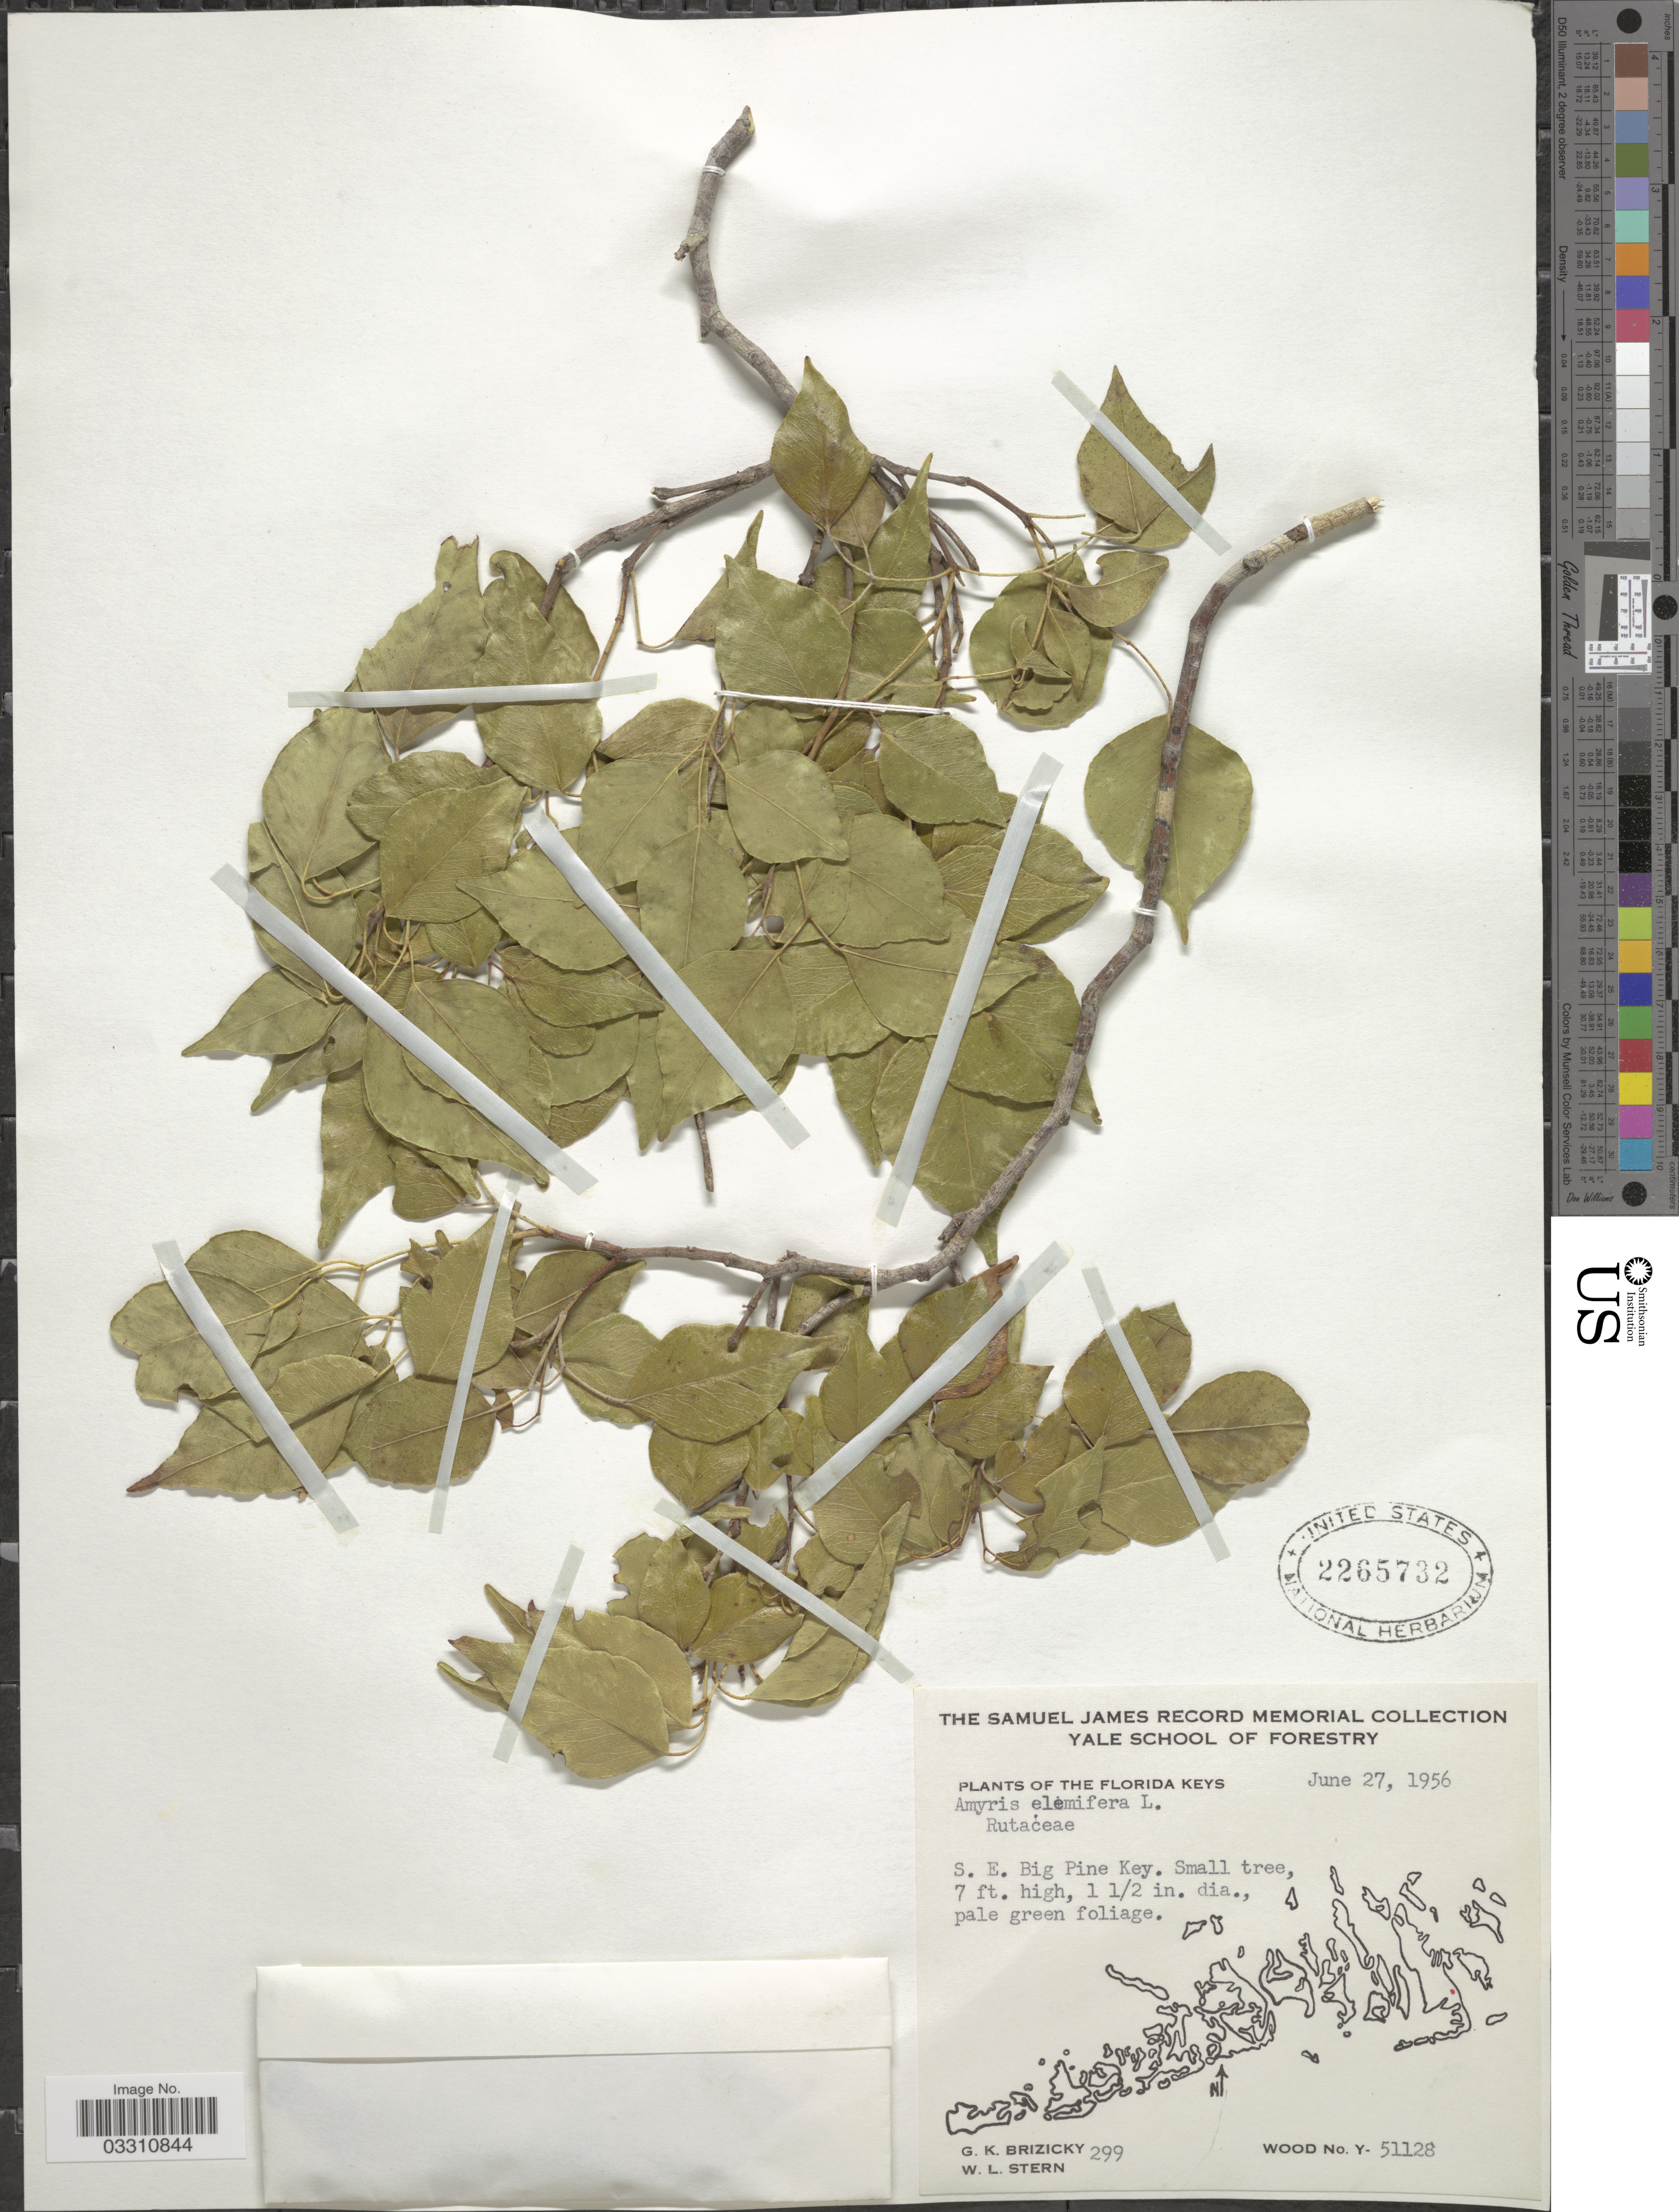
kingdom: Plantae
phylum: Tracheophyta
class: Magnoliopsida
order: Sapindales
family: Rutaceae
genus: Amyris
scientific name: Amyris elemifera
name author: L.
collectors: G. K. Brizicky & W. L. Stern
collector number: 299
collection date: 1956-06-27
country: United States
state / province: Florida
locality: Florida Keys, S.E. Big Pine Key.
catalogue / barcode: US 2265732